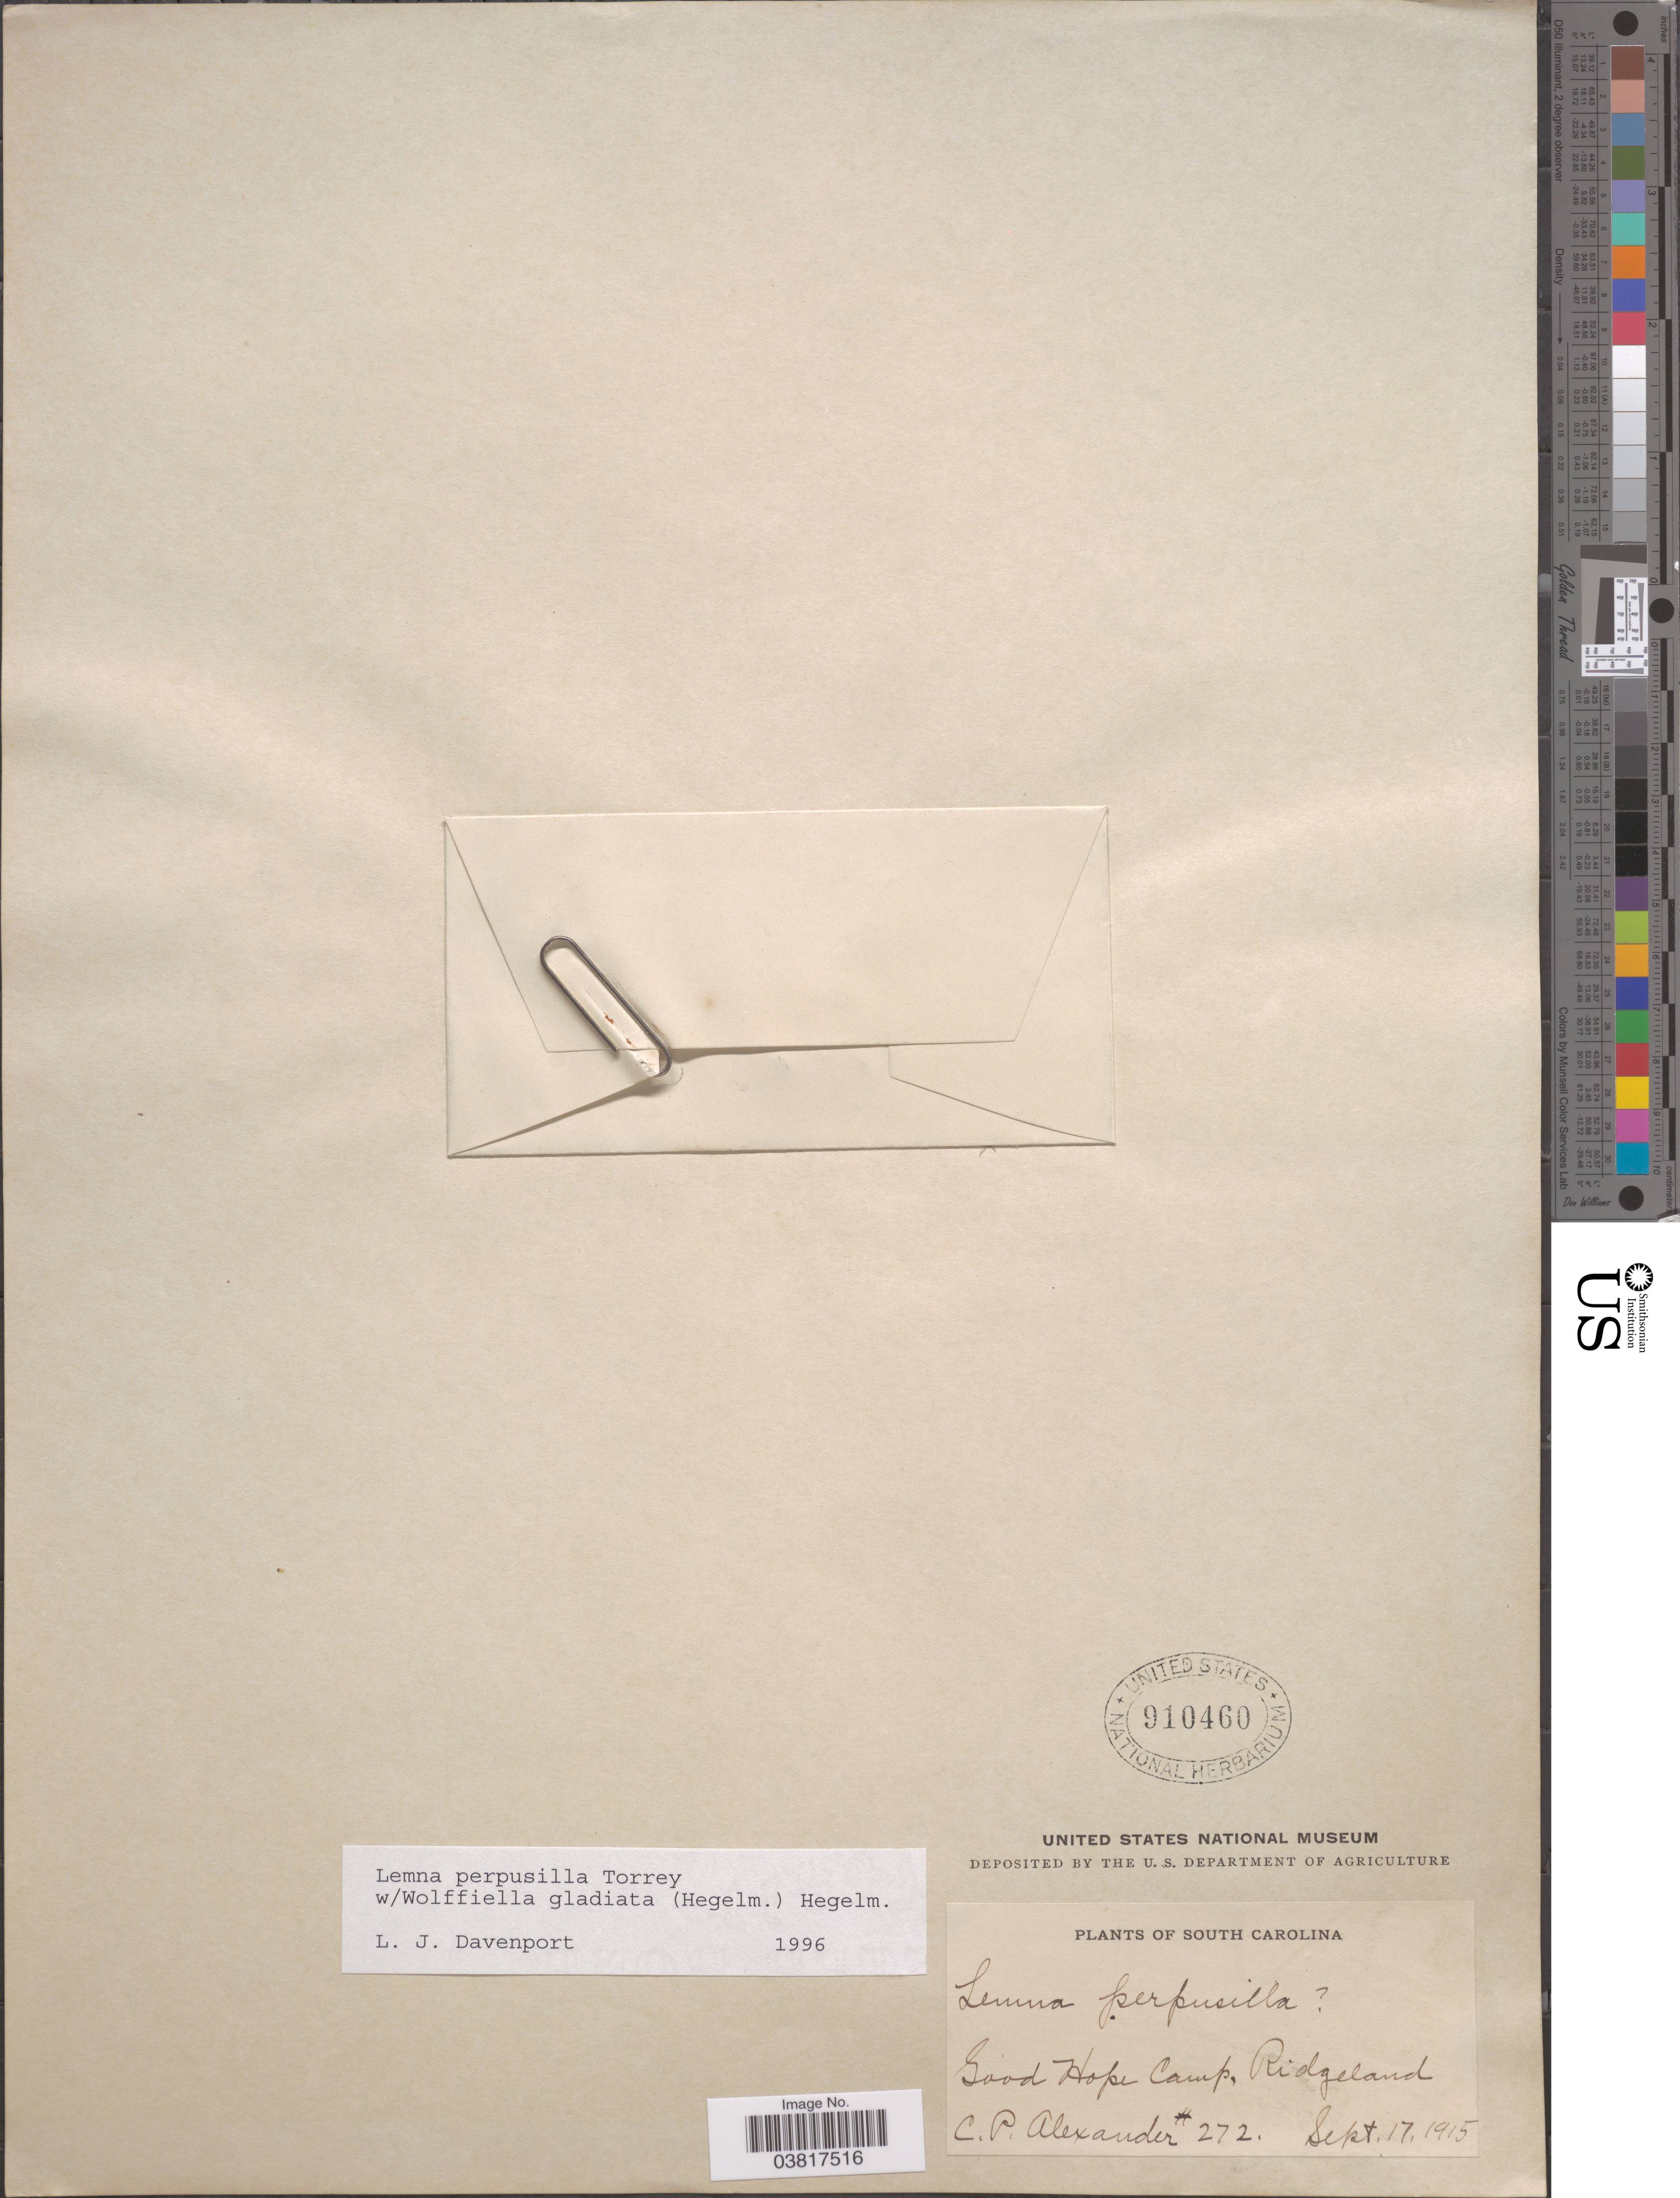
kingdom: Plantae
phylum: Tracheophyta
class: Liliopsida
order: Alismatales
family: Araceae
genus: Lemna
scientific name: Lemna perpusilla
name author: Torr.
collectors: C. P. Alexander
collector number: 272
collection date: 1915-09-17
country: United States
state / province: South Carolina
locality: Good Hope Camp, Ridgeland.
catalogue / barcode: US 910460